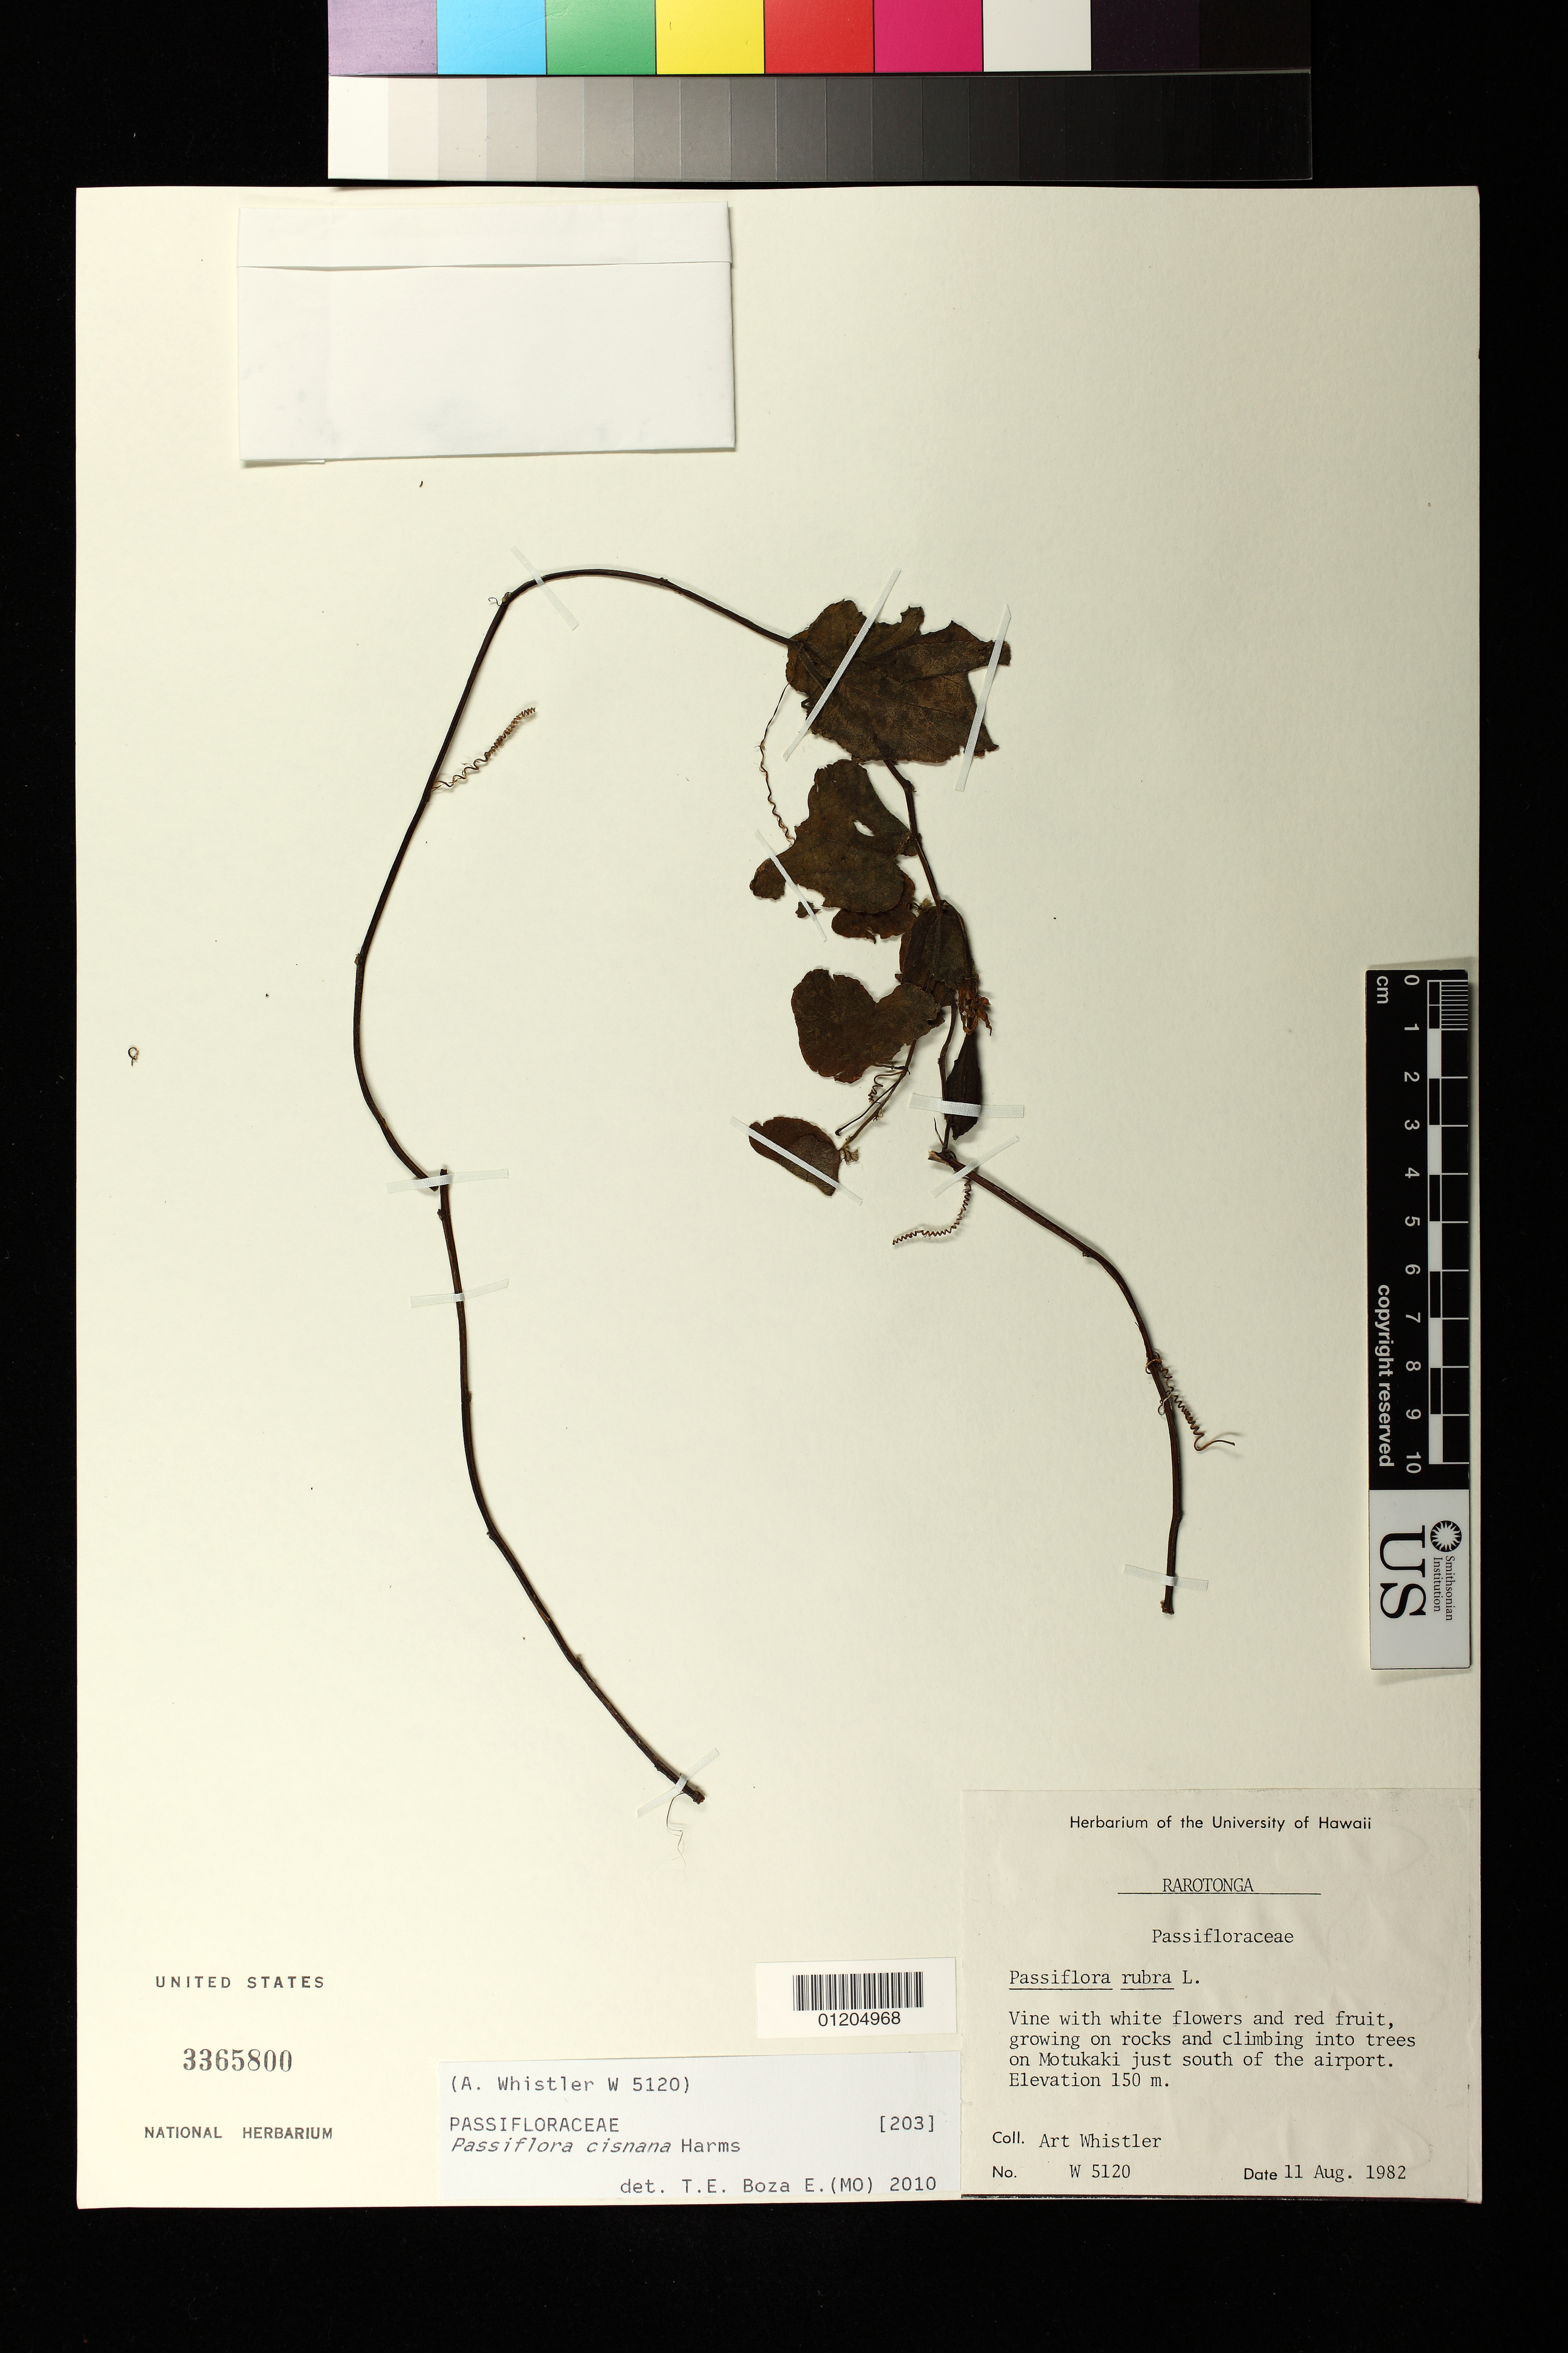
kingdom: Plantae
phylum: Tracheophyta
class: Magnoliopsida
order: Malpighiales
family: Passifloraceae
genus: Passiflora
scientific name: Passiflora rubra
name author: L.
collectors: A. Whistler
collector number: W 5120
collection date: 1982-08-11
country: Cook Islands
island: Rarotonga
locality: Growing on rocks and climbing into trees on Motukaki just south of the airport.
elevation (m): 150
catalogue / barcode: US 3365800